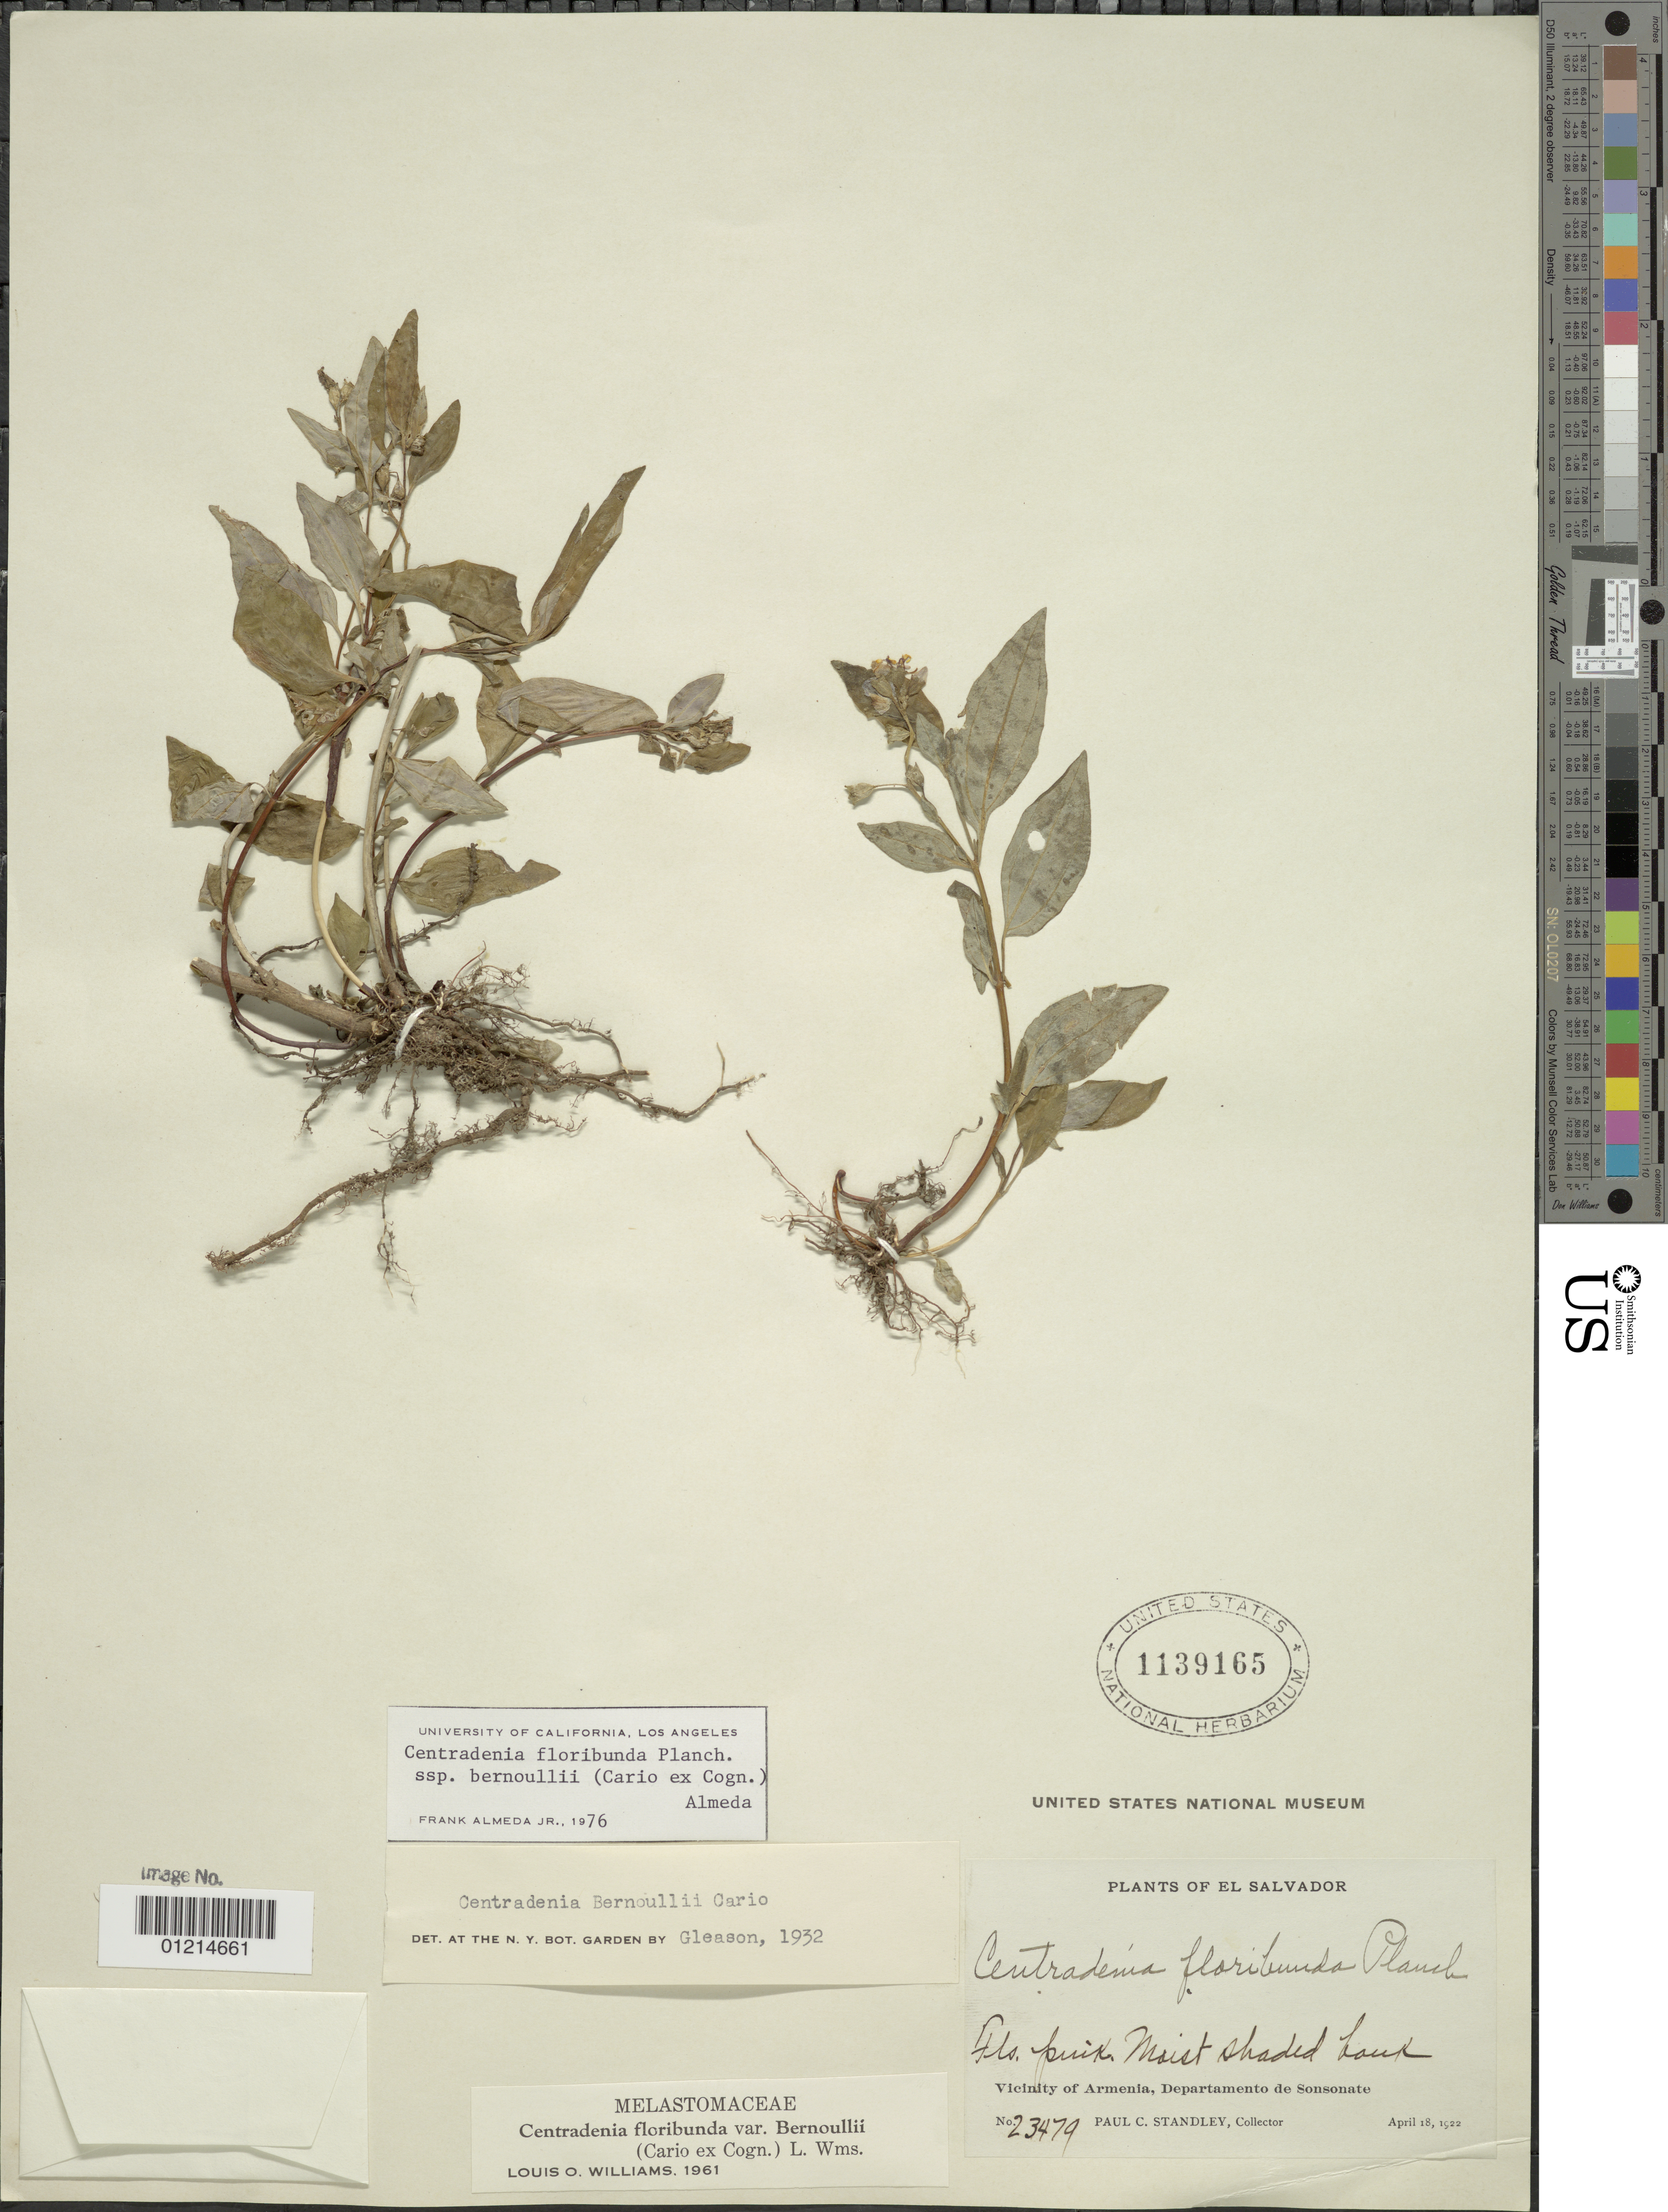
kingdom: Plantae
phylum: Tracheophyta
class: Magnoliopsida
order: Myrtales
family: Melastomataceae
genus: Centradenia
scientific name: Centradenia floribunda subsp. bernoulli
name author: (Cario ex Cogn.) Almeda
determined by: Almeda, F.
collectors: P. C. Standley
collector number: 23479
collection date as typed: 18 Apr 1922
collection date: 1922-04-18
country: El Salvador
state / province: Sonsonate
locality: Vicinity of Armenia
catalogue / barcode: US 1139165